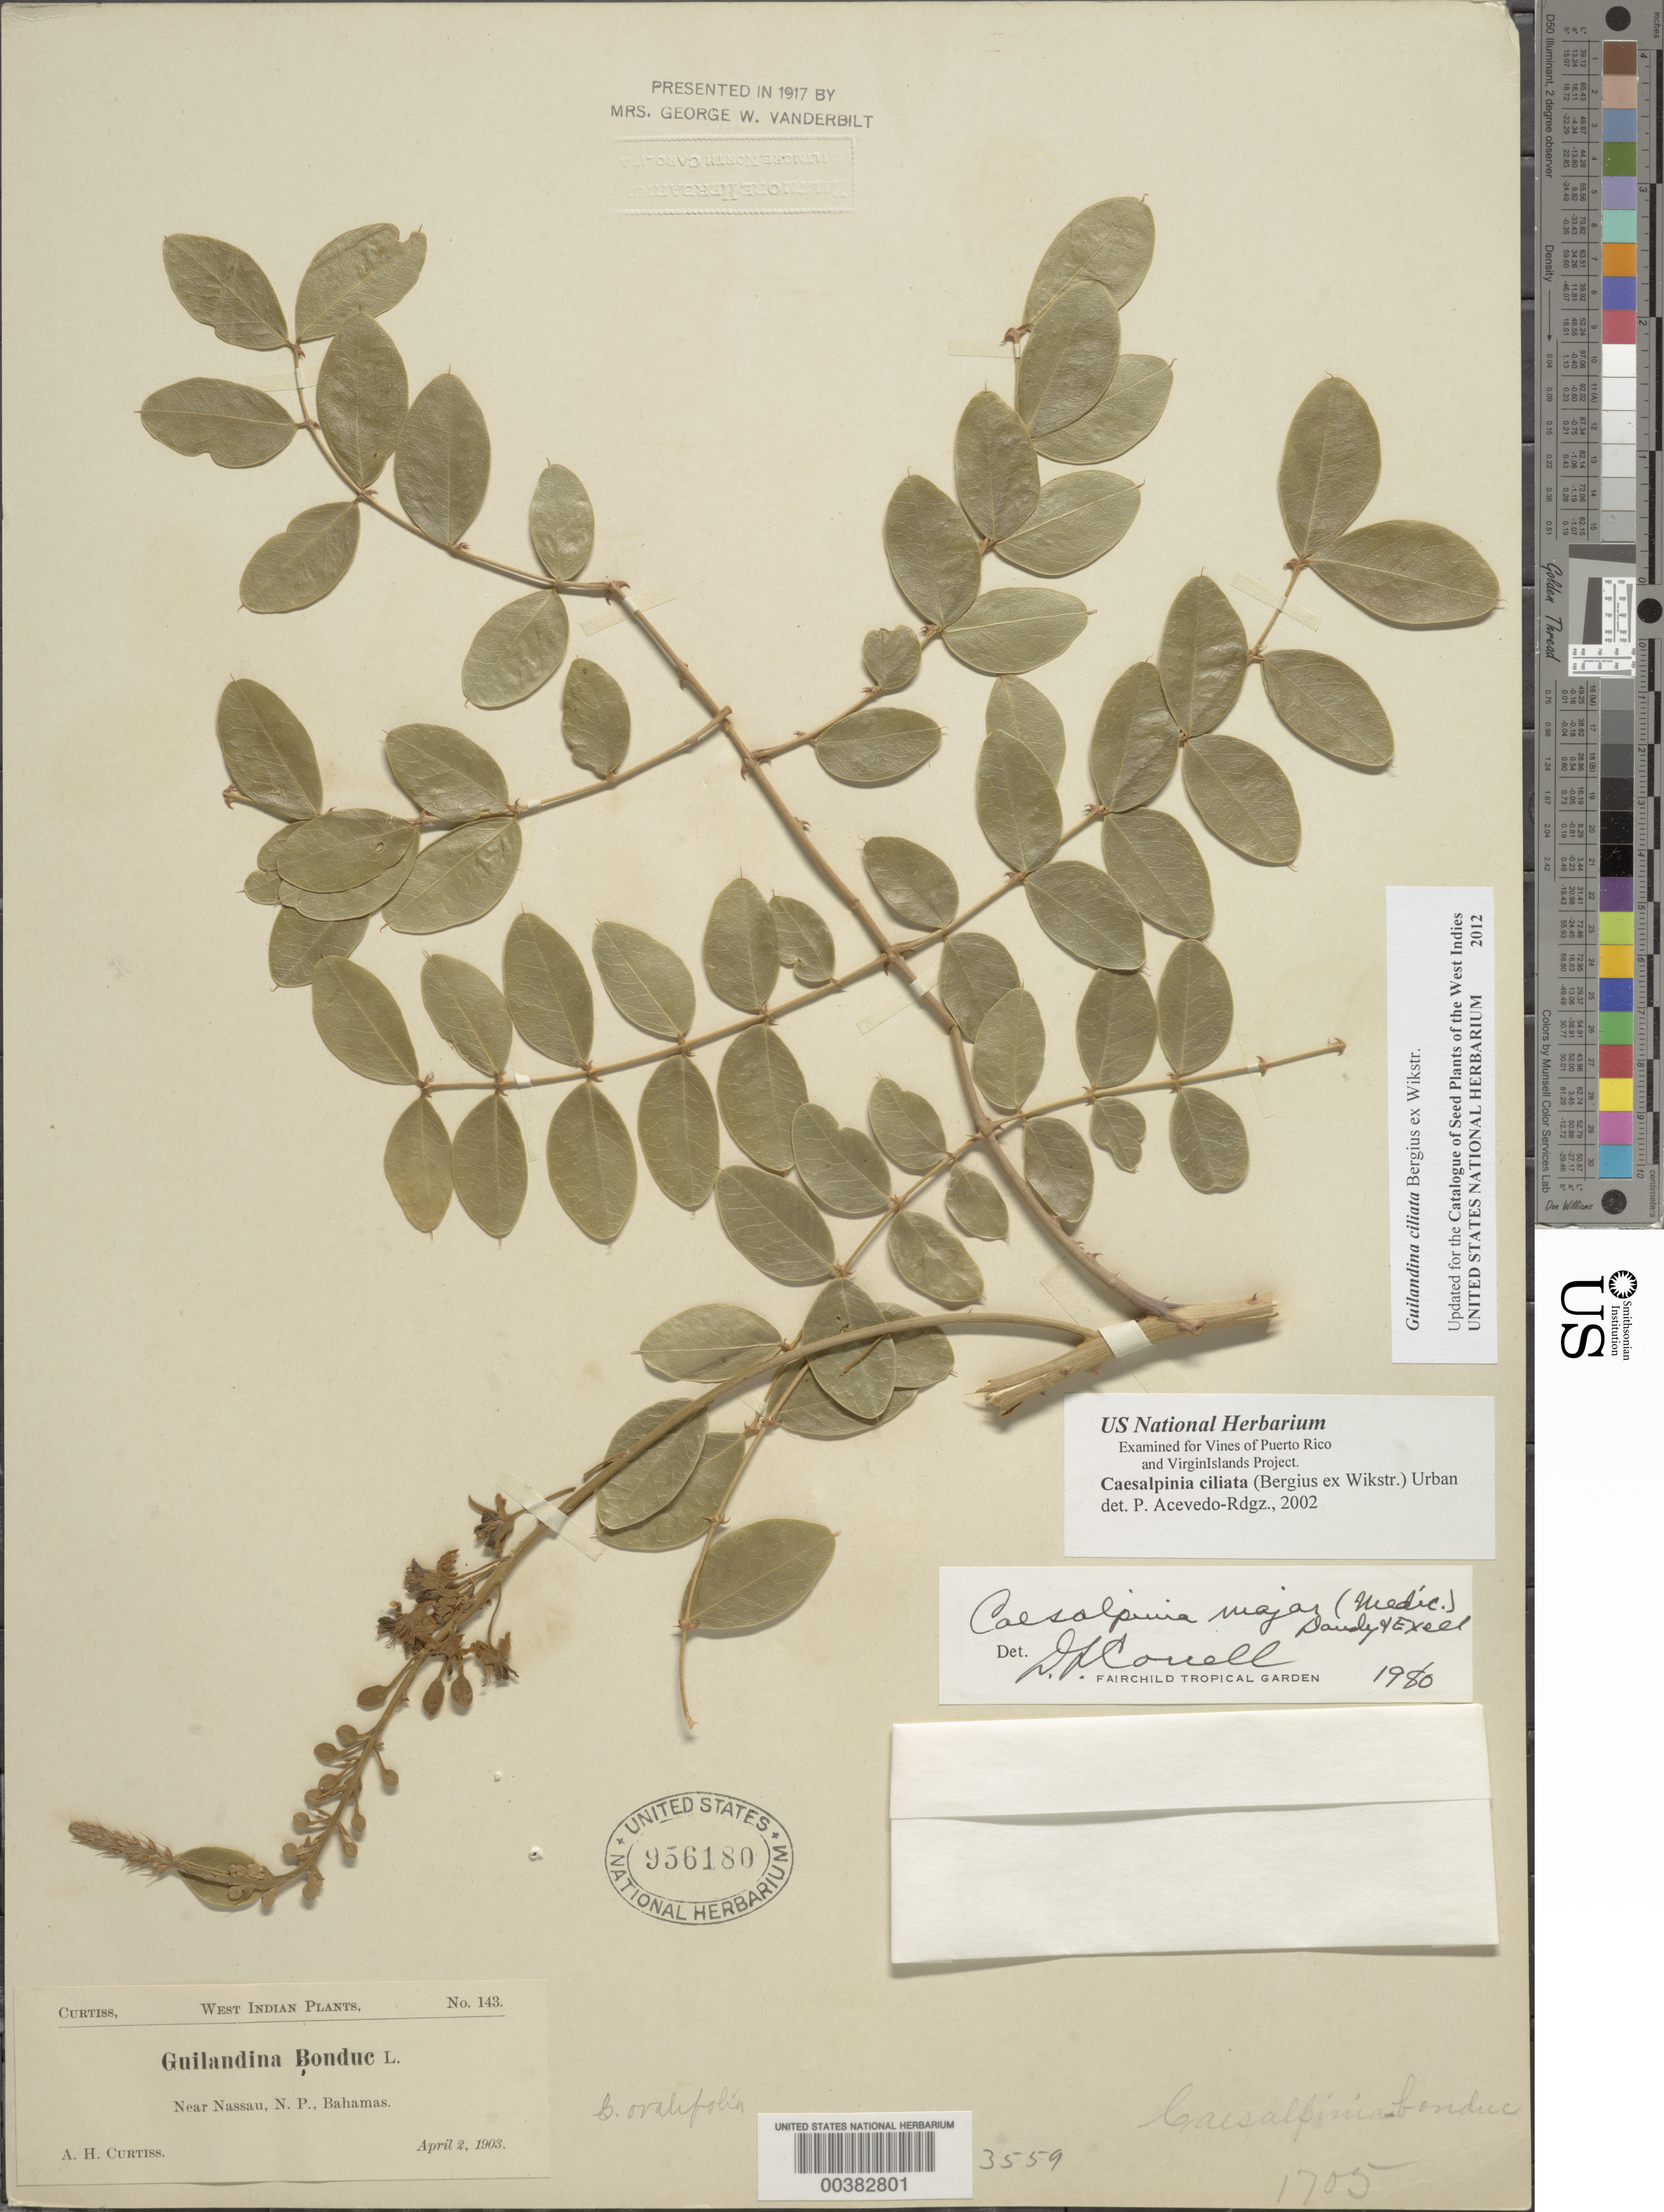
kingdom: Plantae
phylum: Tracheophyta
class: Magnoliopsida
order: Fabales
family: Fabaceae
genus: Guilandina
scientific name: Guilandina ciliata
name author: Bergius ex Wikstr.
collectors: A. H. Curtiss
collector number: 143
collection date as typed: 02 Apr 1903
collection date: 1903-04-02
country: Bahamas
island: New Providence Island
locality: Near nassau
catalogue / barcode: US 956180